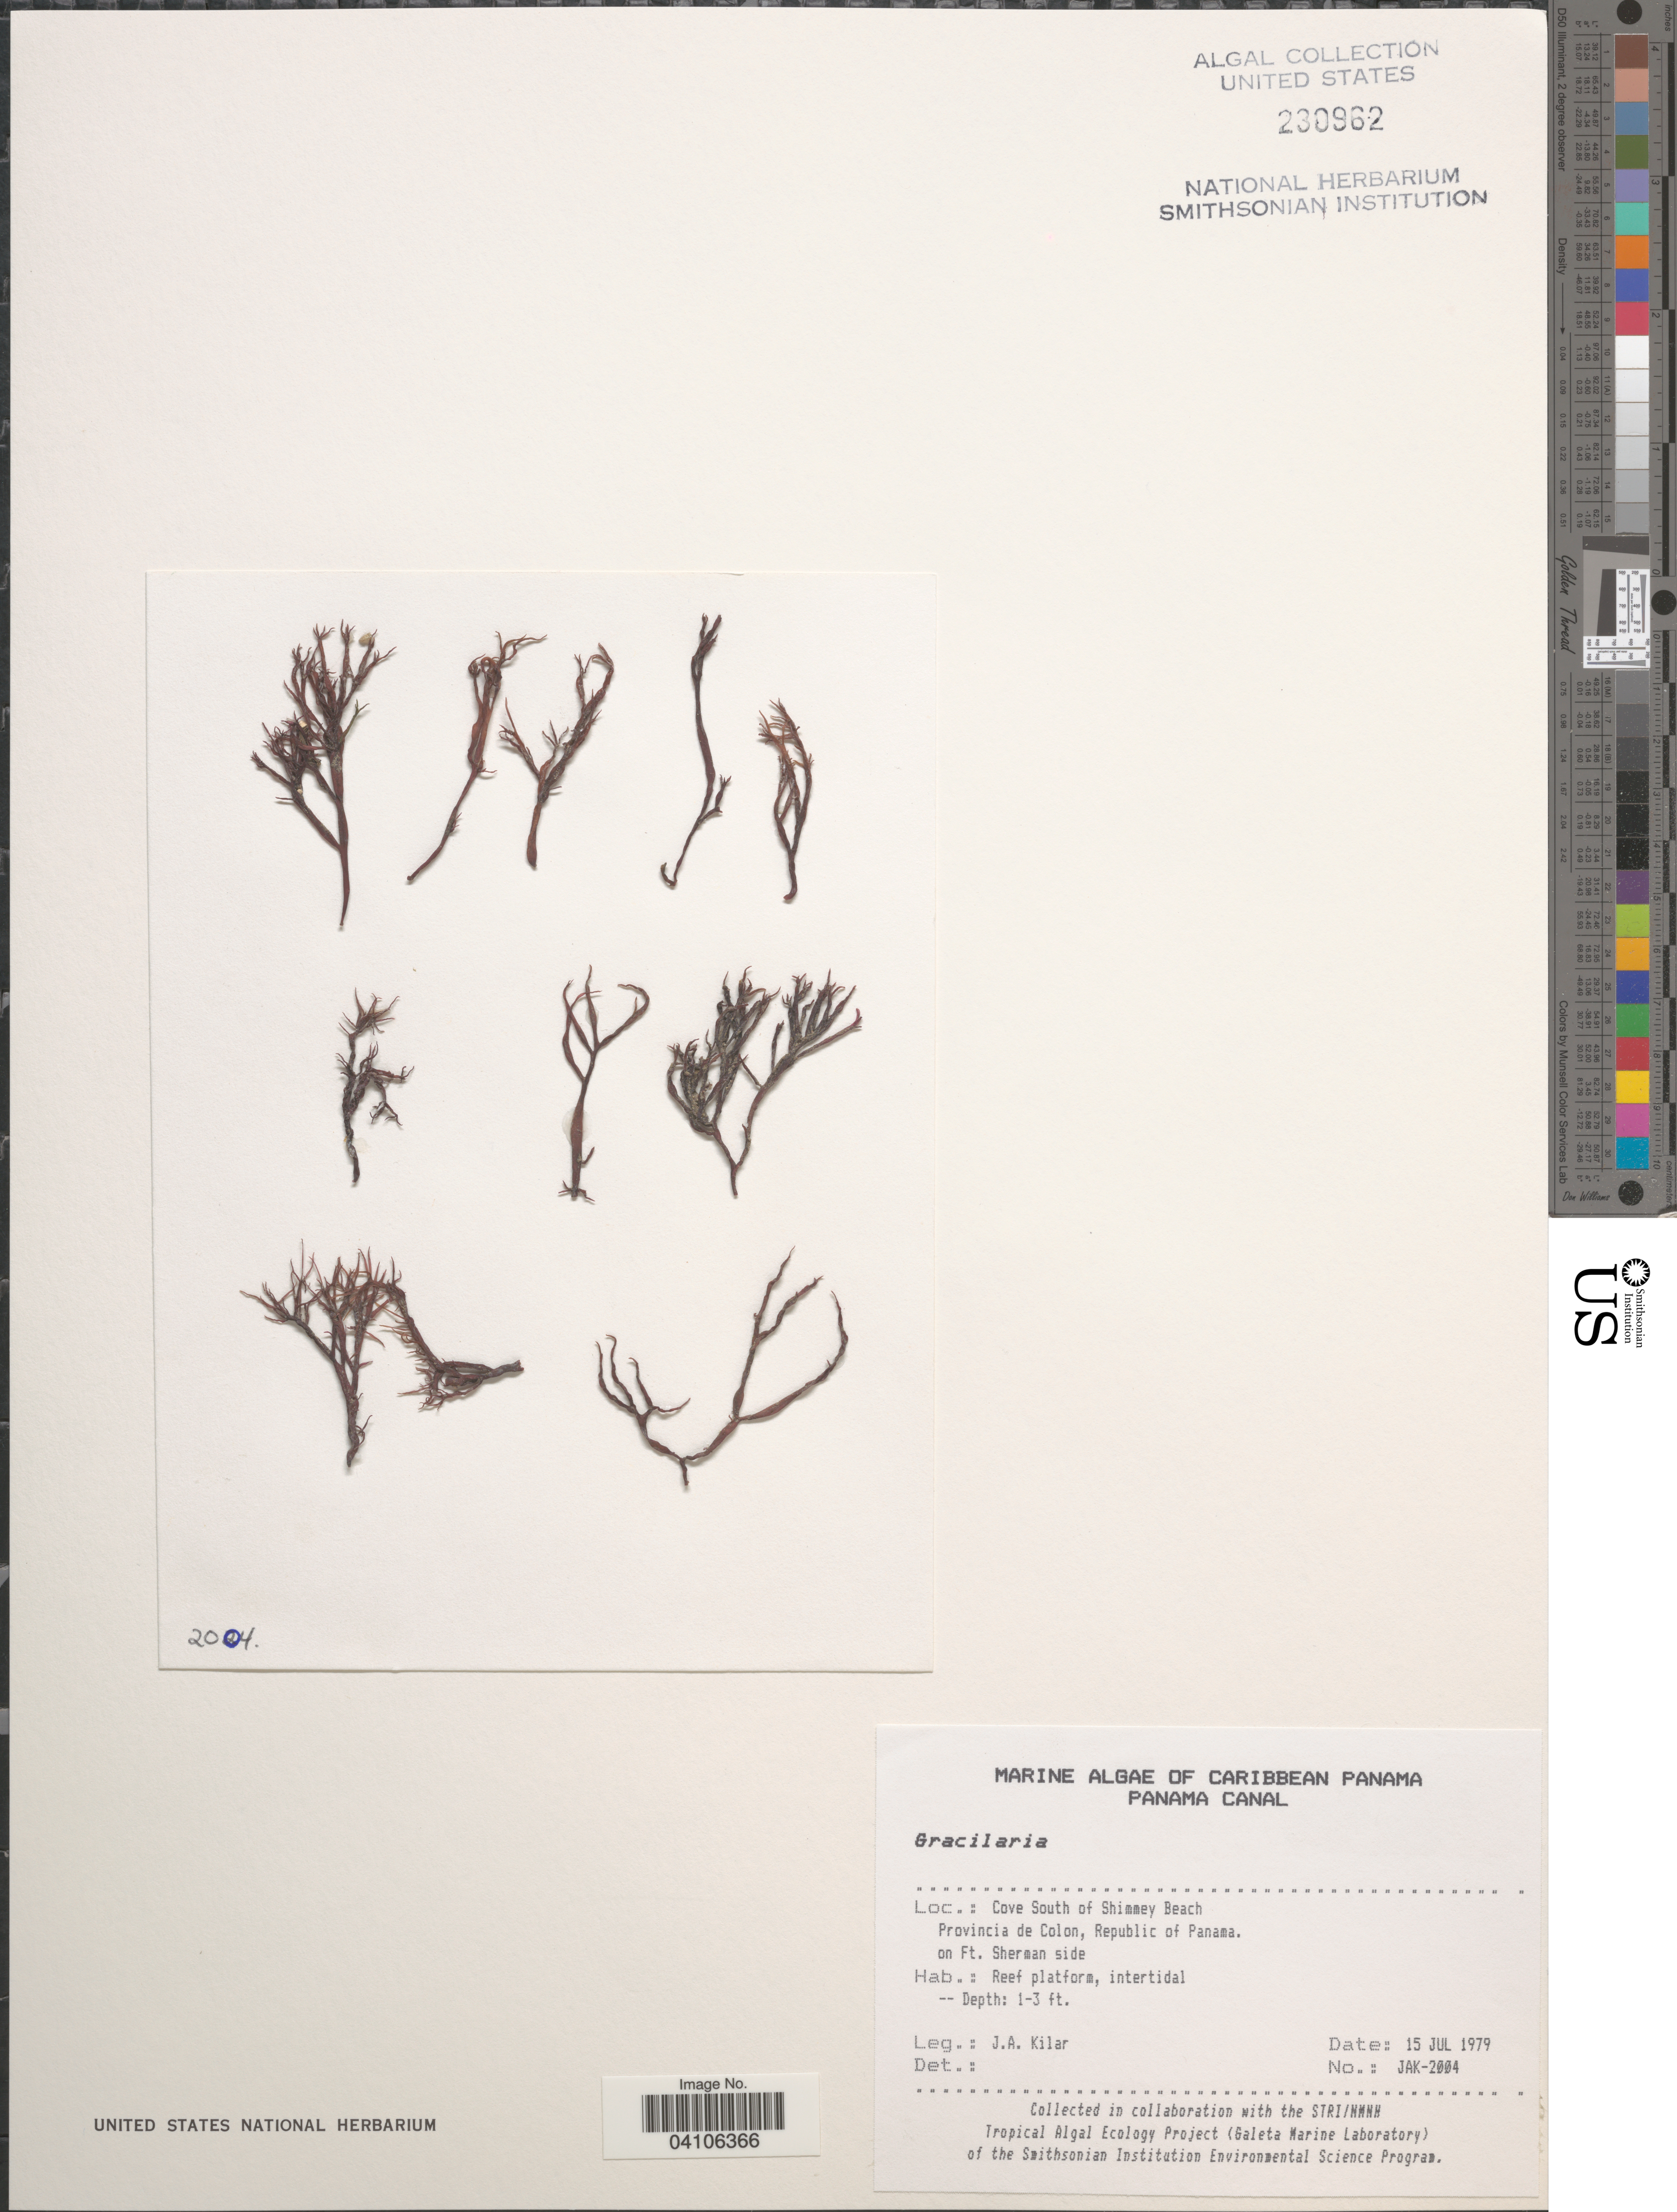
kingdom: Plantae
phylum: Rhodophyta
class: Florideophyceae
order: Gracilariales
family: Gracilariaceae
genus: Gracilaria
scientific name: Gracilaria sp.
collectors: J. A. Kilar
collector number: JAK-2004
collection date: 1979-07-15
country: Panama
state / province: Colón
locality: Caribbean Panama. Panama Canal. Cove South of Shimmey Beach. Republic of Panama. On Ft. Sherman side.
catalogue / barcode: US 230962